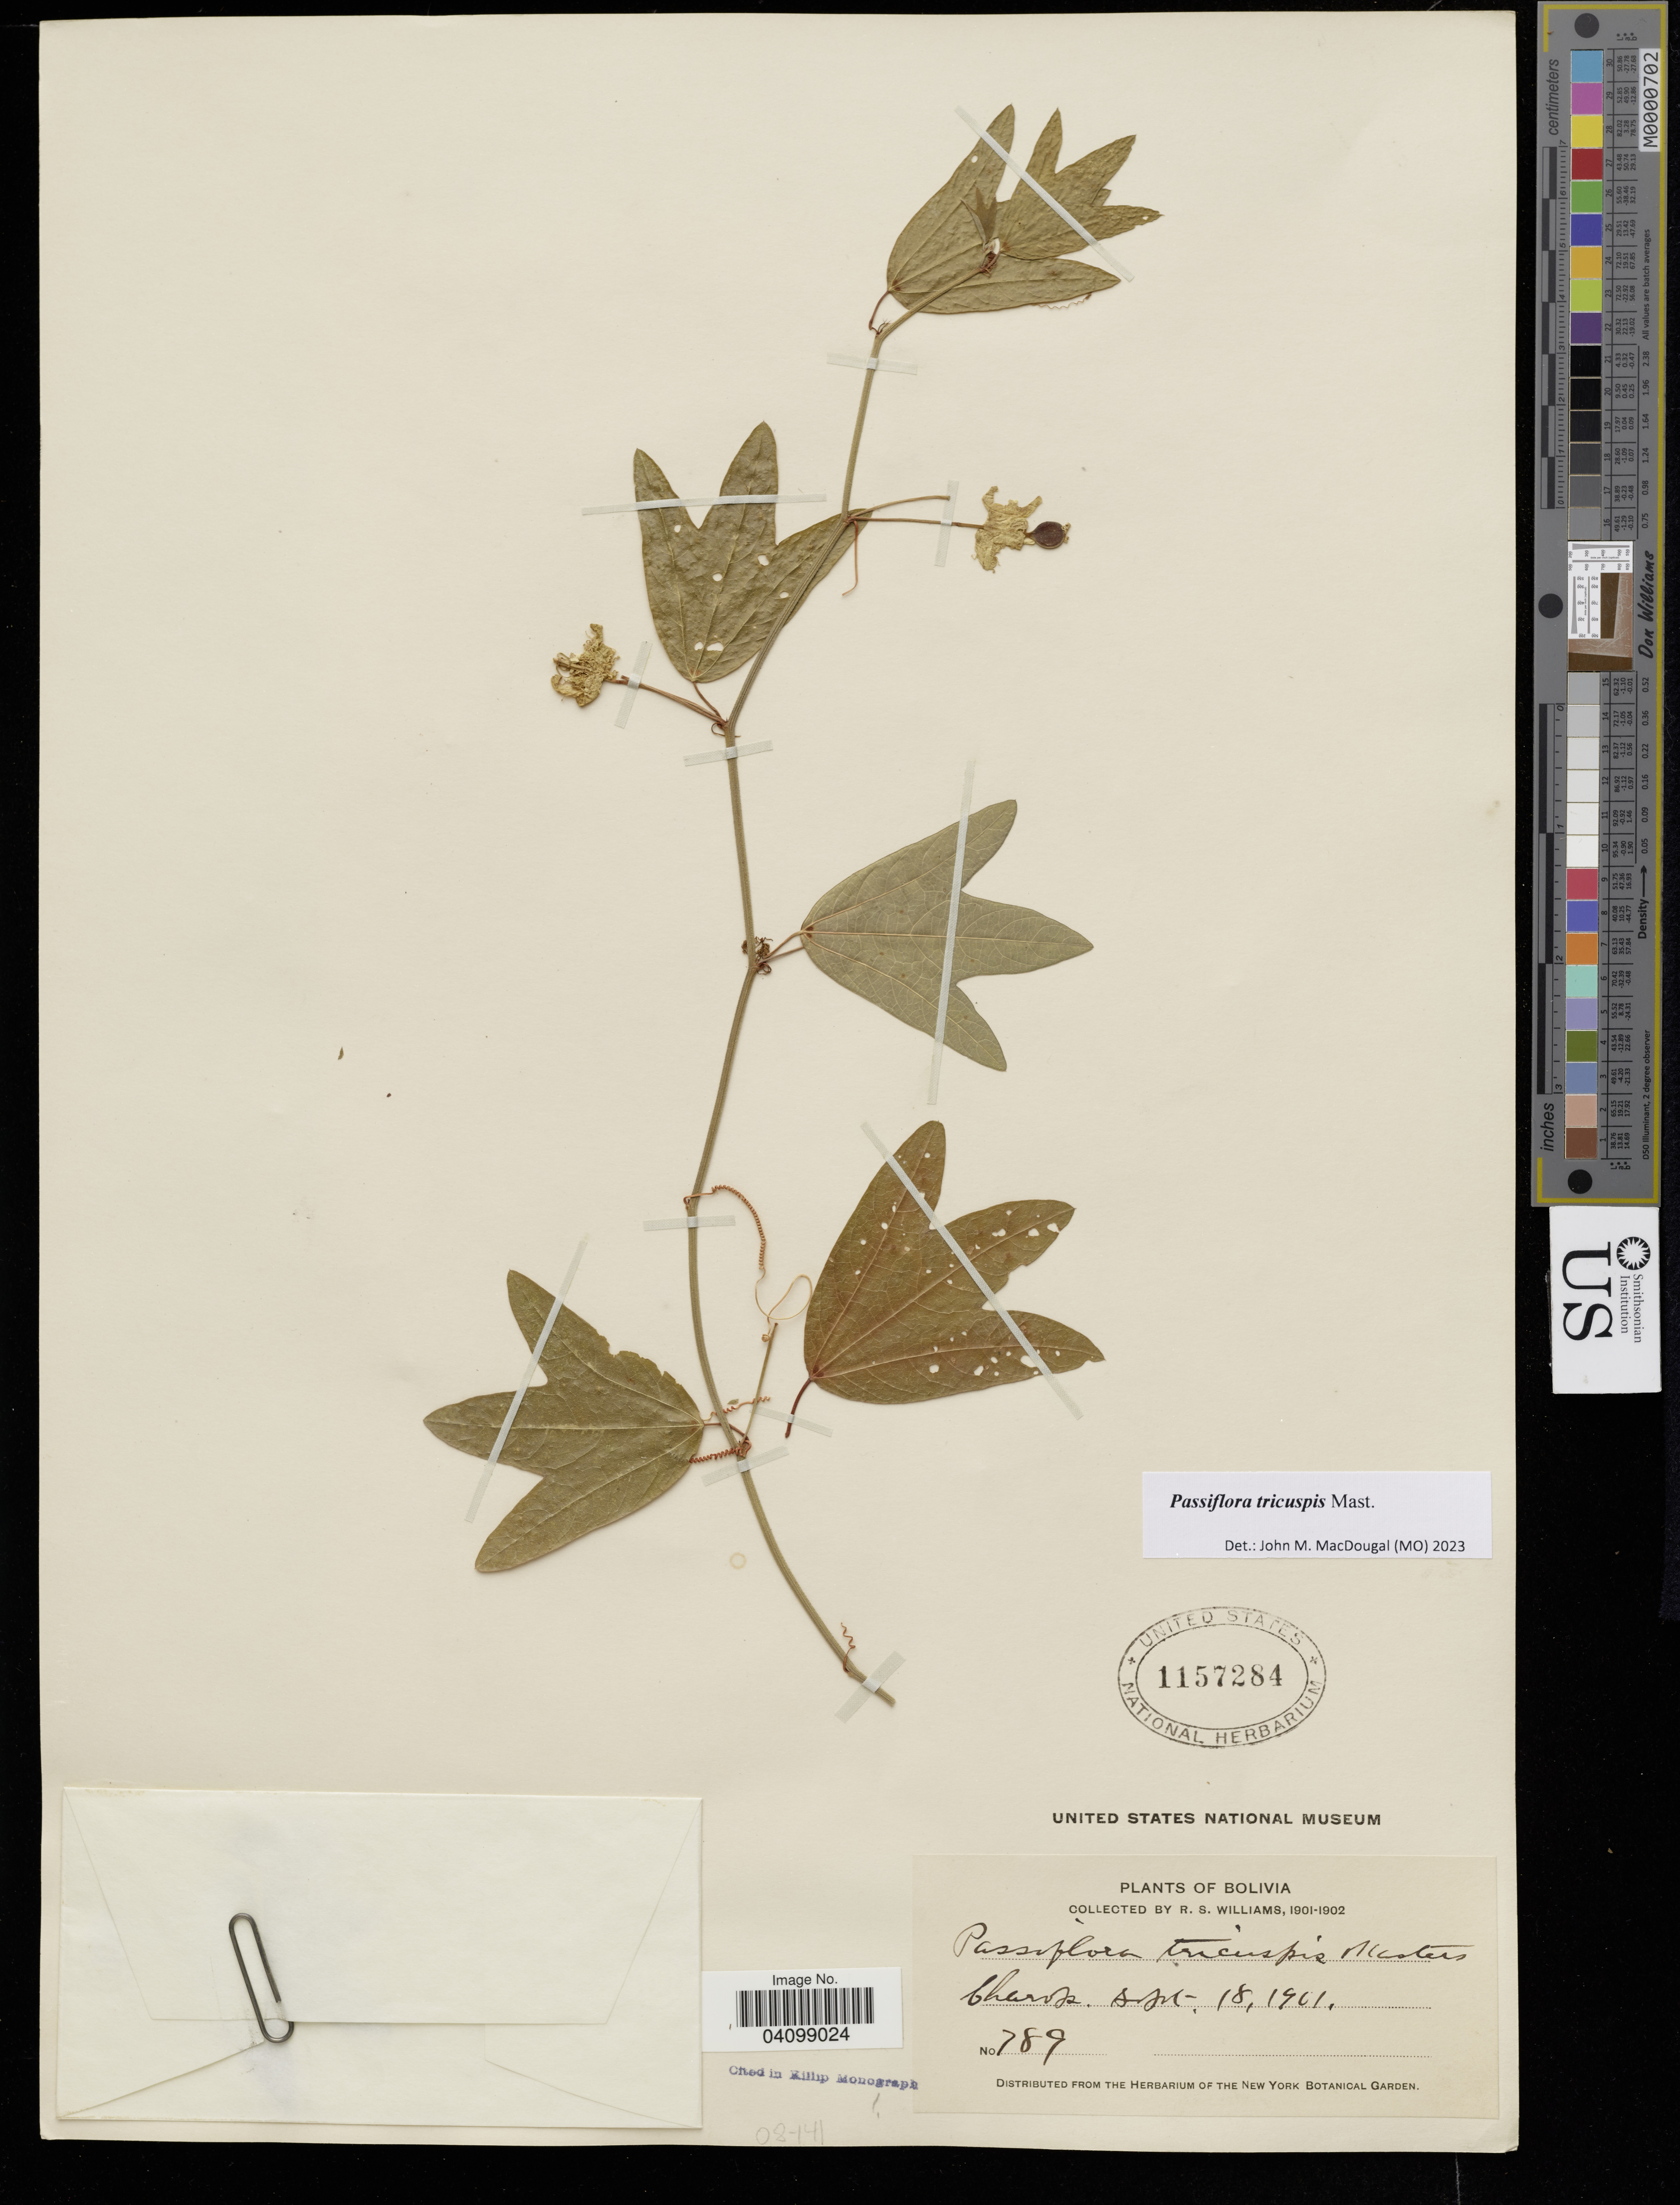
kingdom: Plantae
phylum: Tracheophyta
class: Magnoliopsida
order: Malpighiales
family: Passifloraceae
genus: Passiflora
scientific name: Passiflora tricuspis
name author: Mast.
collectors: R. Williams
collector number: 789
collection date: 1901-09-18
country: Bolivia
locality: Larecaja.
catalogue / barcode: US 1157284